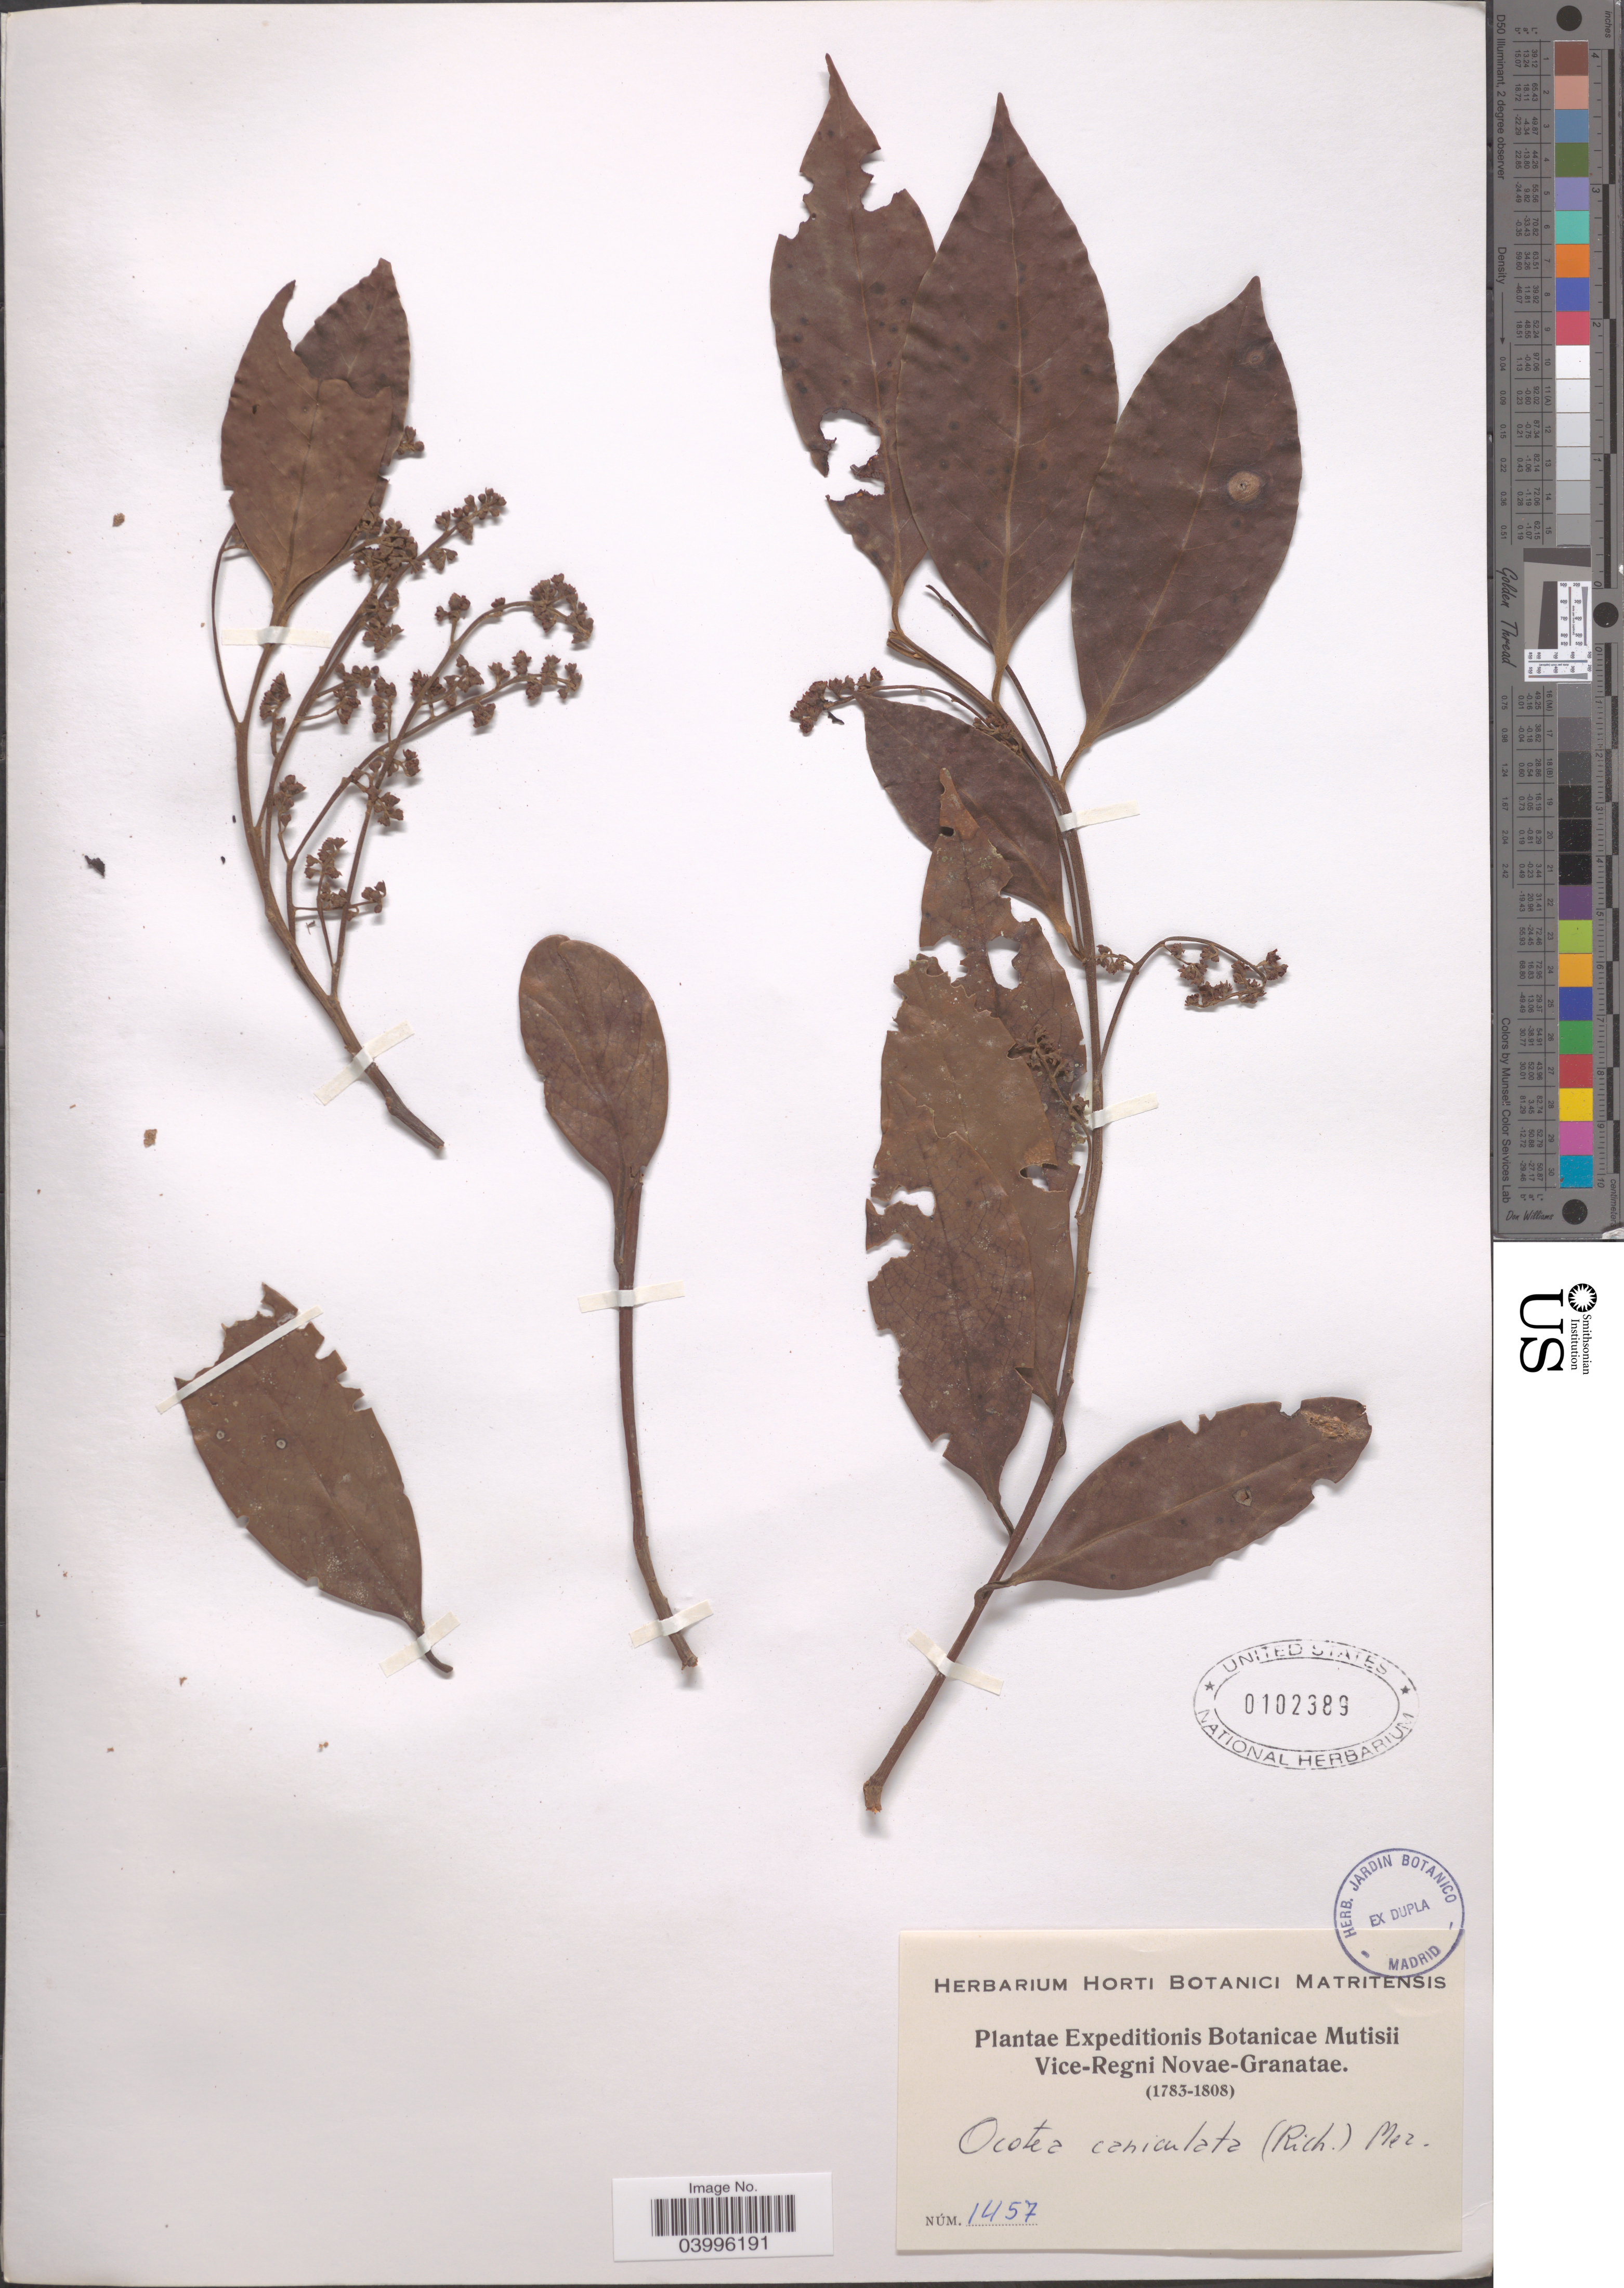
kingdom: Plantae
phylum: Tracheophyta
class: Magnoliopsida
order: Laurales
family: Lauraceae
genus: Ocotea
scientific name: Ocotea canaliculata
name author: (Rich.) Mez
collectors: ex herb. Horti Botanici Matritensis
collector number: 1457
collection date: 1783/1808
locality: Botanicae Mutisii vice-Regni Novae-Granatae.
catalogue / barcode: US 102389